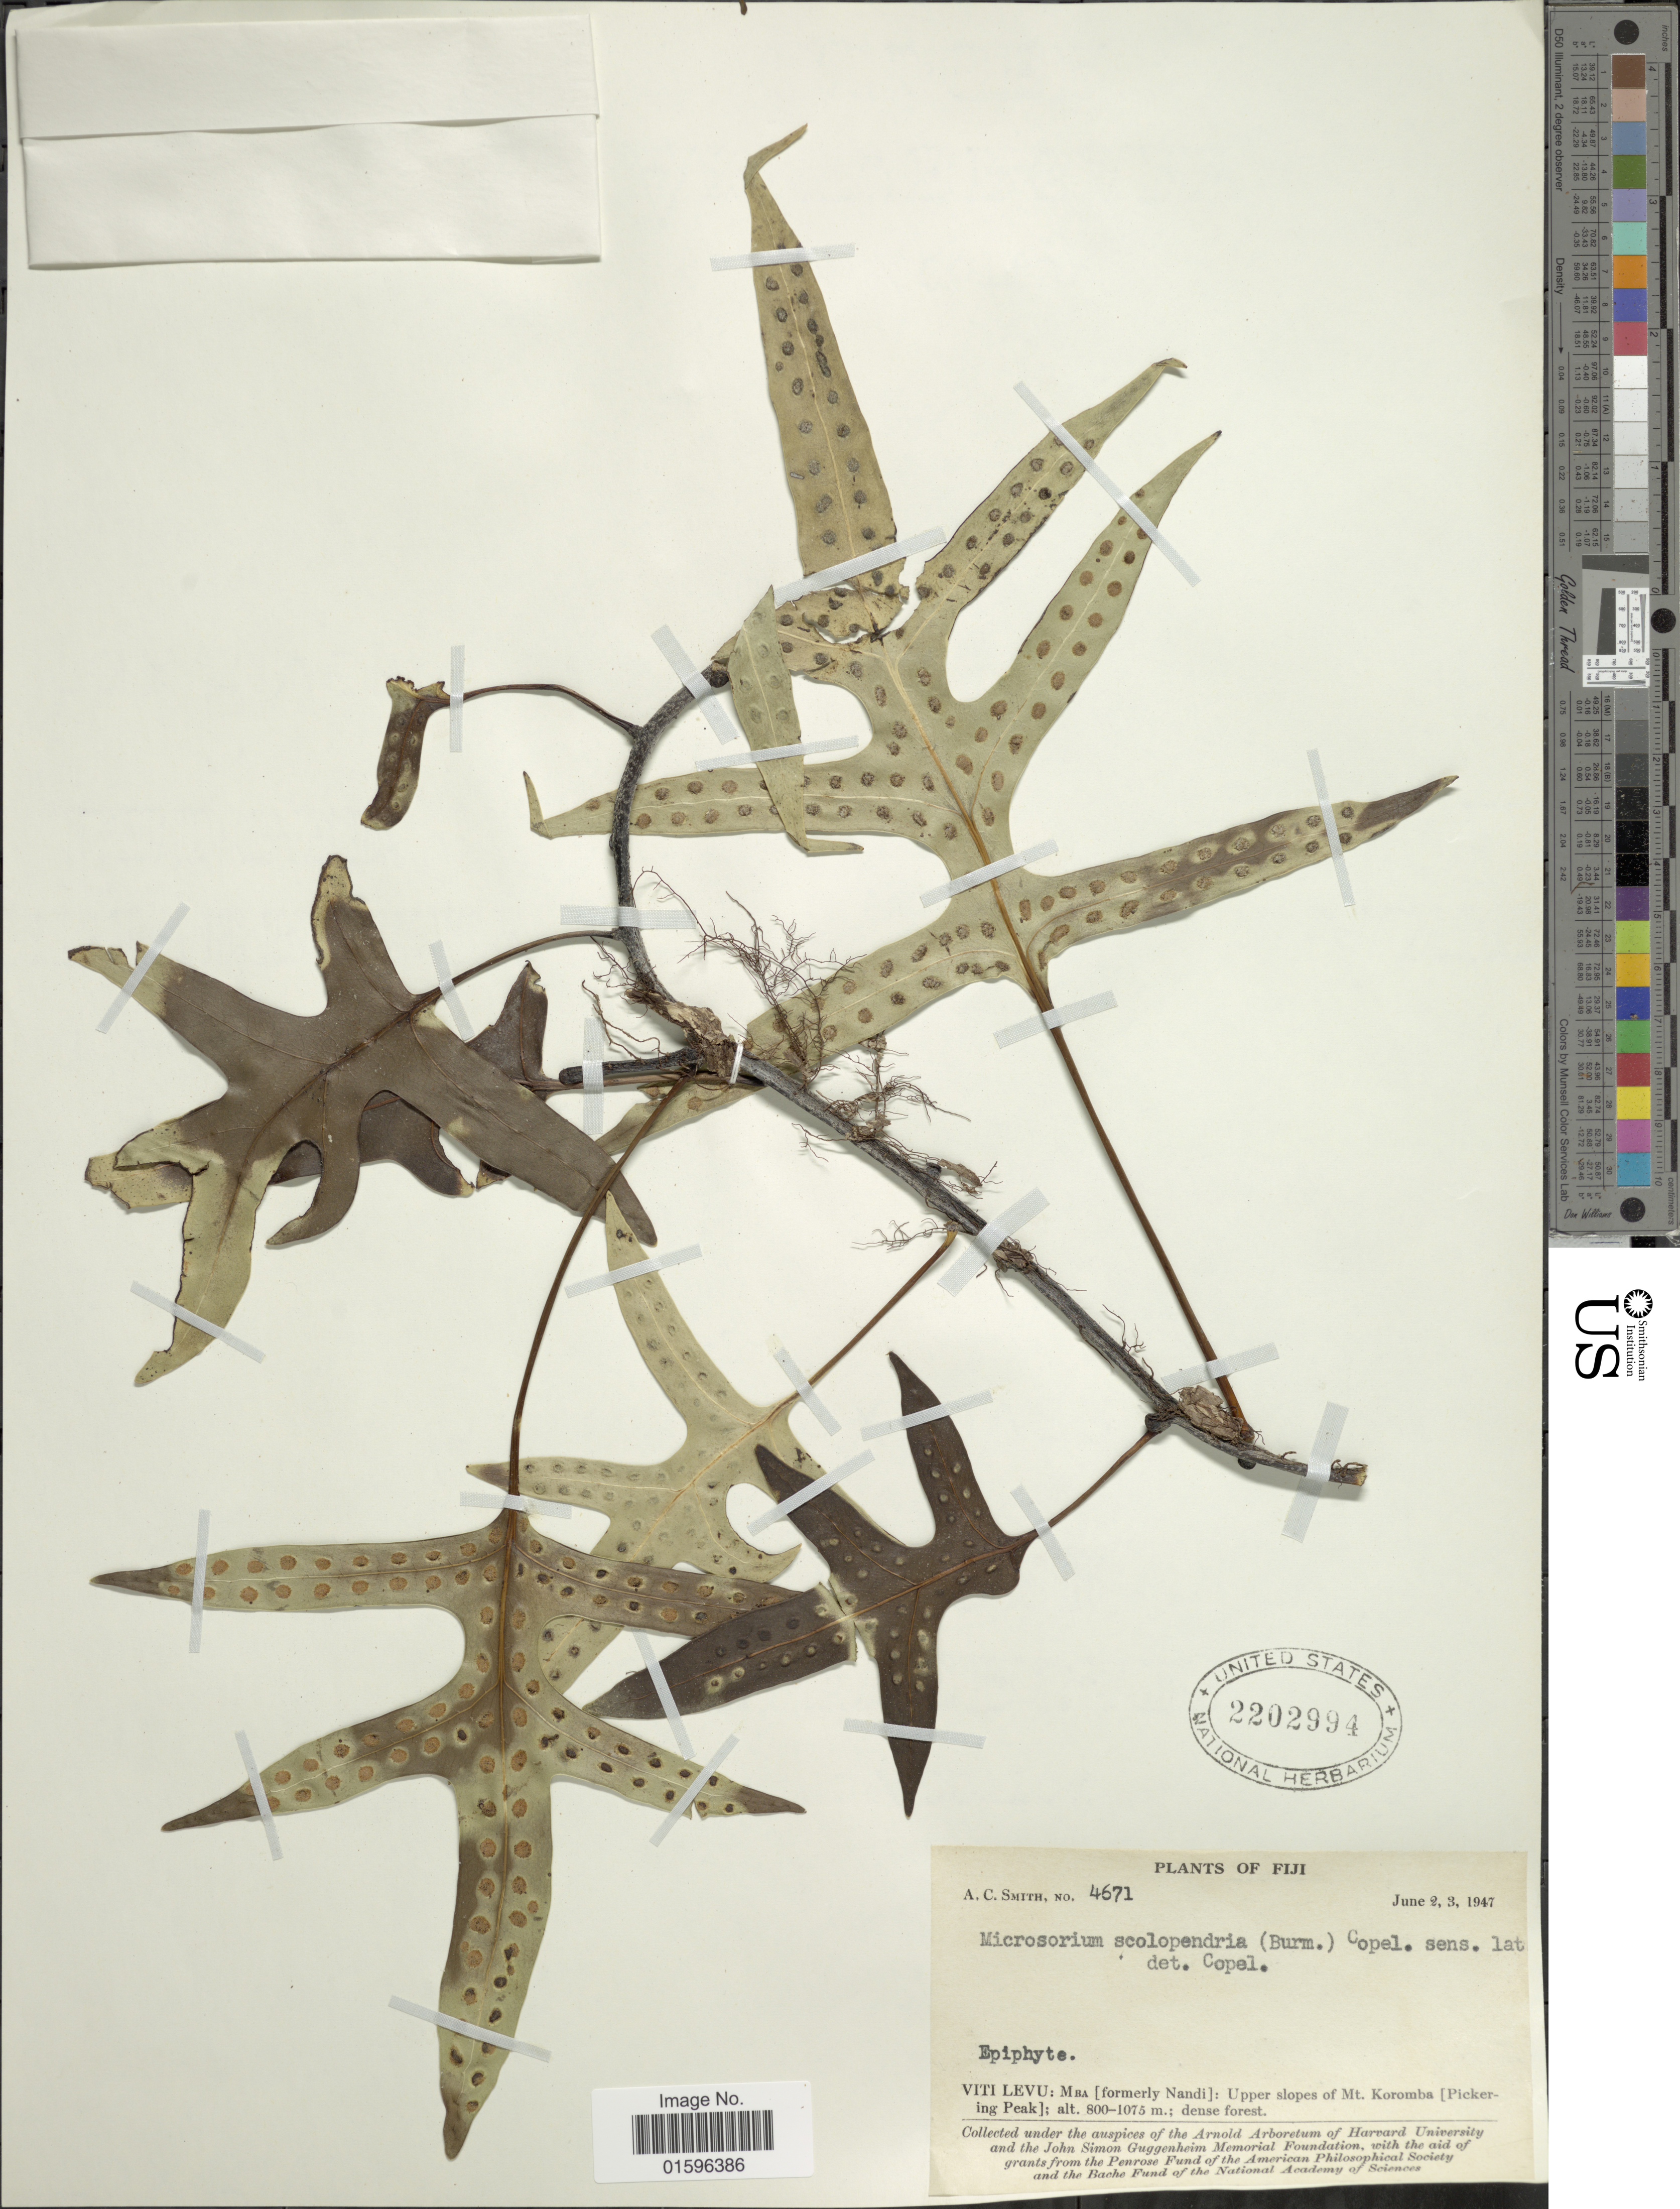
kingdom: Plantae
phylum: Tracheophyta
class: Polypodiopsida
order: Polypodiales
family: Polypodiaceae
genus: Polypodium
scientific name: Polypodium scolopendria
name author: Burm. f.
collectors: A. C. Smith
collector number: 4671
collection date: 1947-06-02/1947-06-03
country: Fiji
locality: Fiji, Viti Levu: Mba (formerly Nandi): Upper slopes of Mt. Koromba (Pickering Peak)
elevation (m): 800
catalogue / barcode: US 2202994